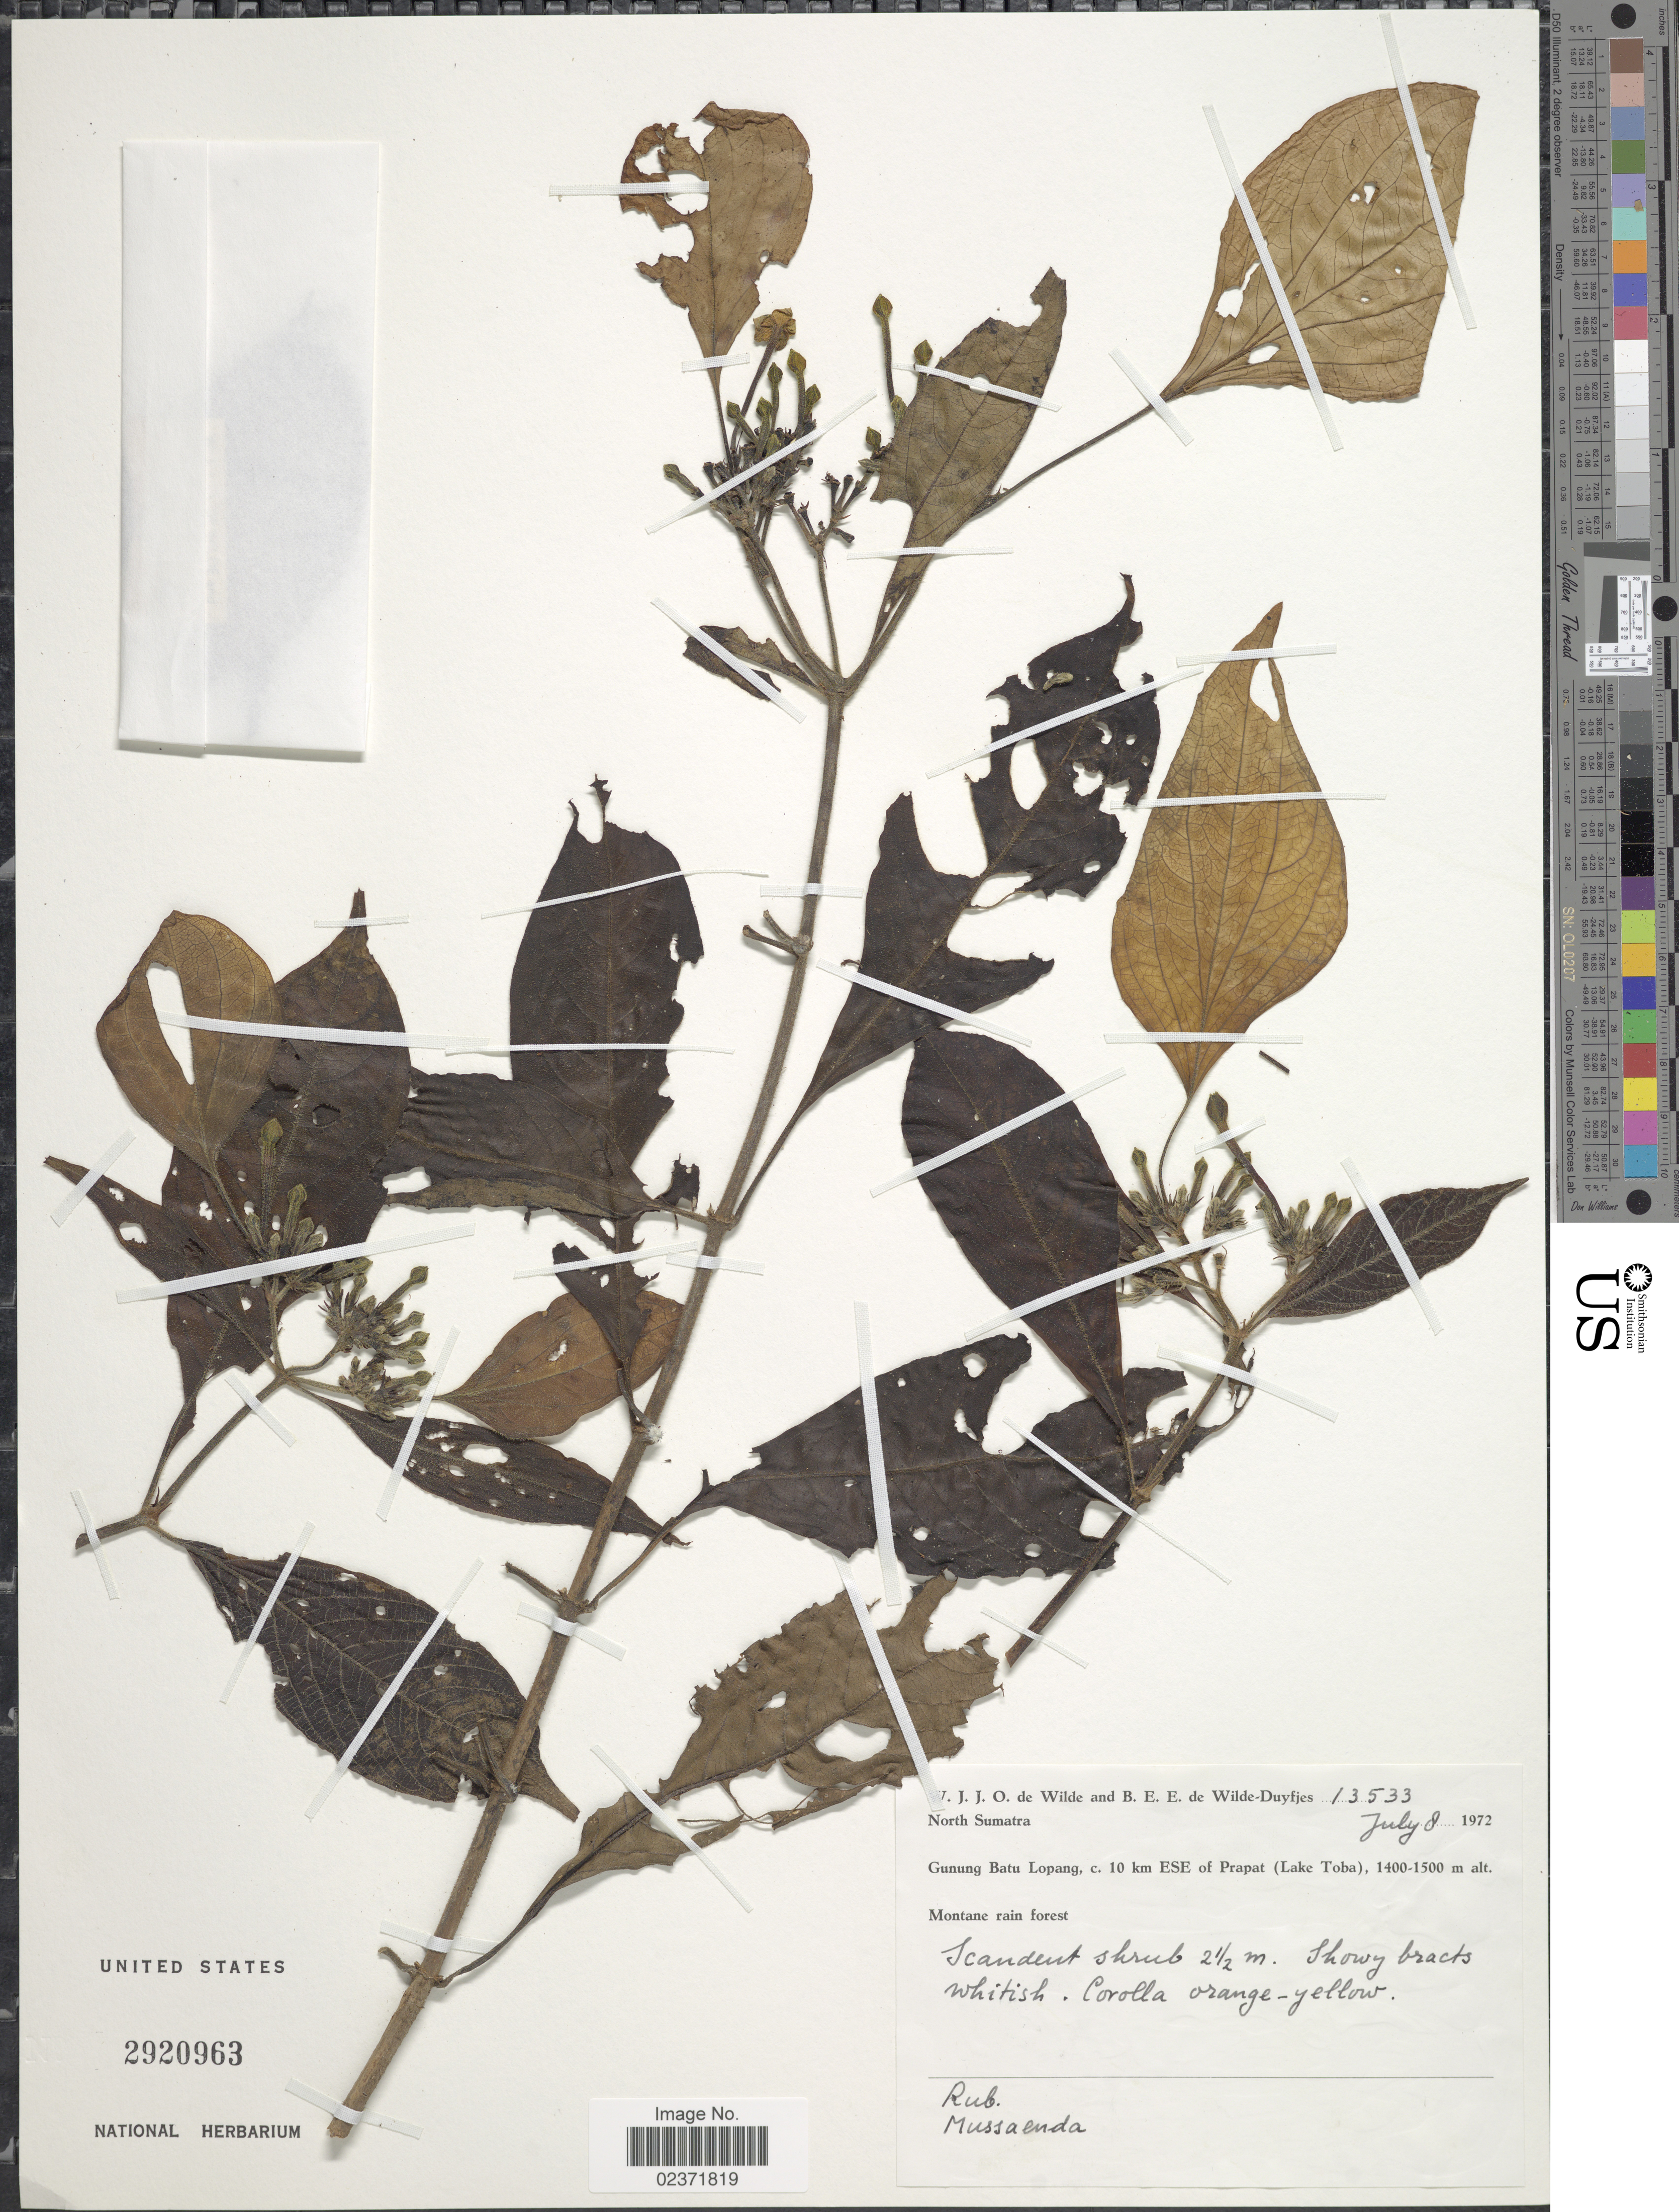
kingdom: Plantae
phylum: Tracheophyta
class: Magnoliopsida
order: Gentianales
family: Rubiaceae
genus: Mussaenda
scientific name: Mussaenda sp.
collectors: W. J. de Wilde & B. E. de Wilde-Duyfjes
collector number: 13533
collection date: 1972-07-08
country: Indonesia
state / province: Sumatra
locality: North Sumatra, Gunung Batu Lopang, c. 10 km ESE of Prapat (Lake Toba), Montane rain forest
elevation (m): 1400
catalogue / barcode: US 2920963